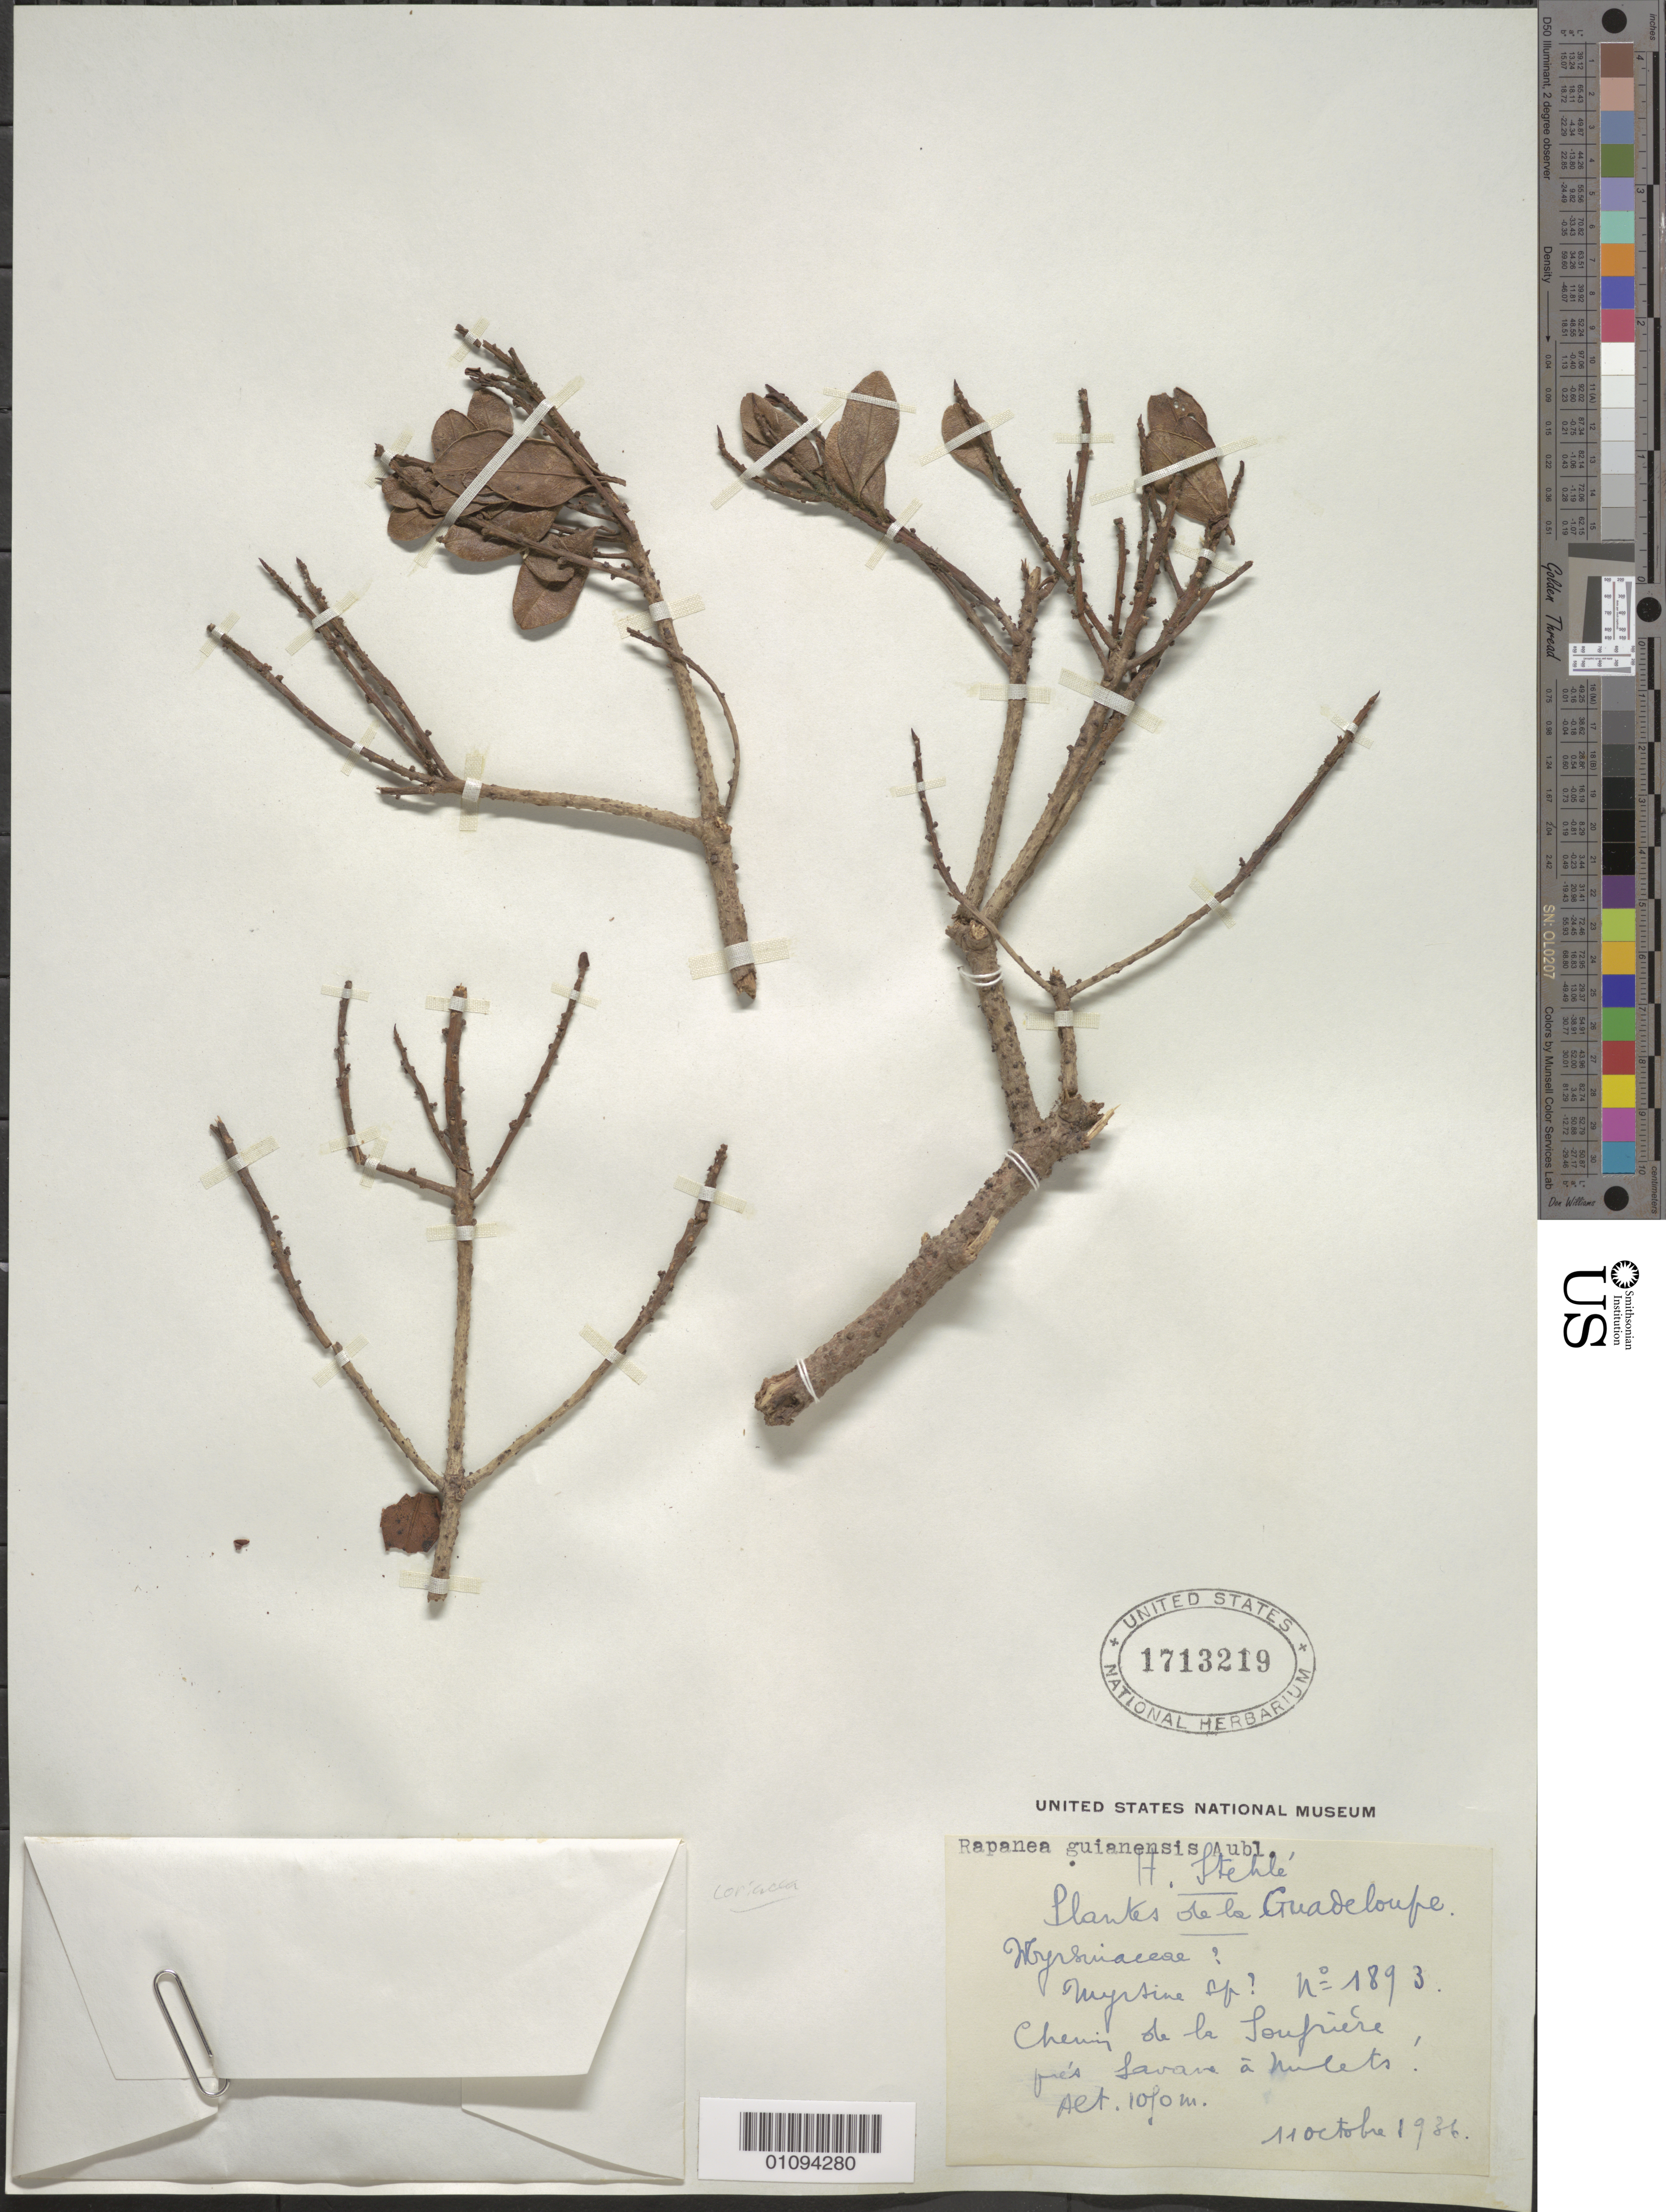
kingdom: Plantae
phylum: Tracheophyta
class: Magnoliopsida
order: Ericales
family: Primulaceae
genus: Myrsine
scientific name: Myrsine coriacea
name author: (Sw.) R. Br. ex Roem. & Schult.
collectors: H. Stehlé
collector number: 1893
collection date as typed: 11 Oct 1936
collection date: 1936-10-11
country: Guadeloupe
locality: Chevin de la Soupiere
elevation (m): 1040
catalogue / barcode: US 1713219